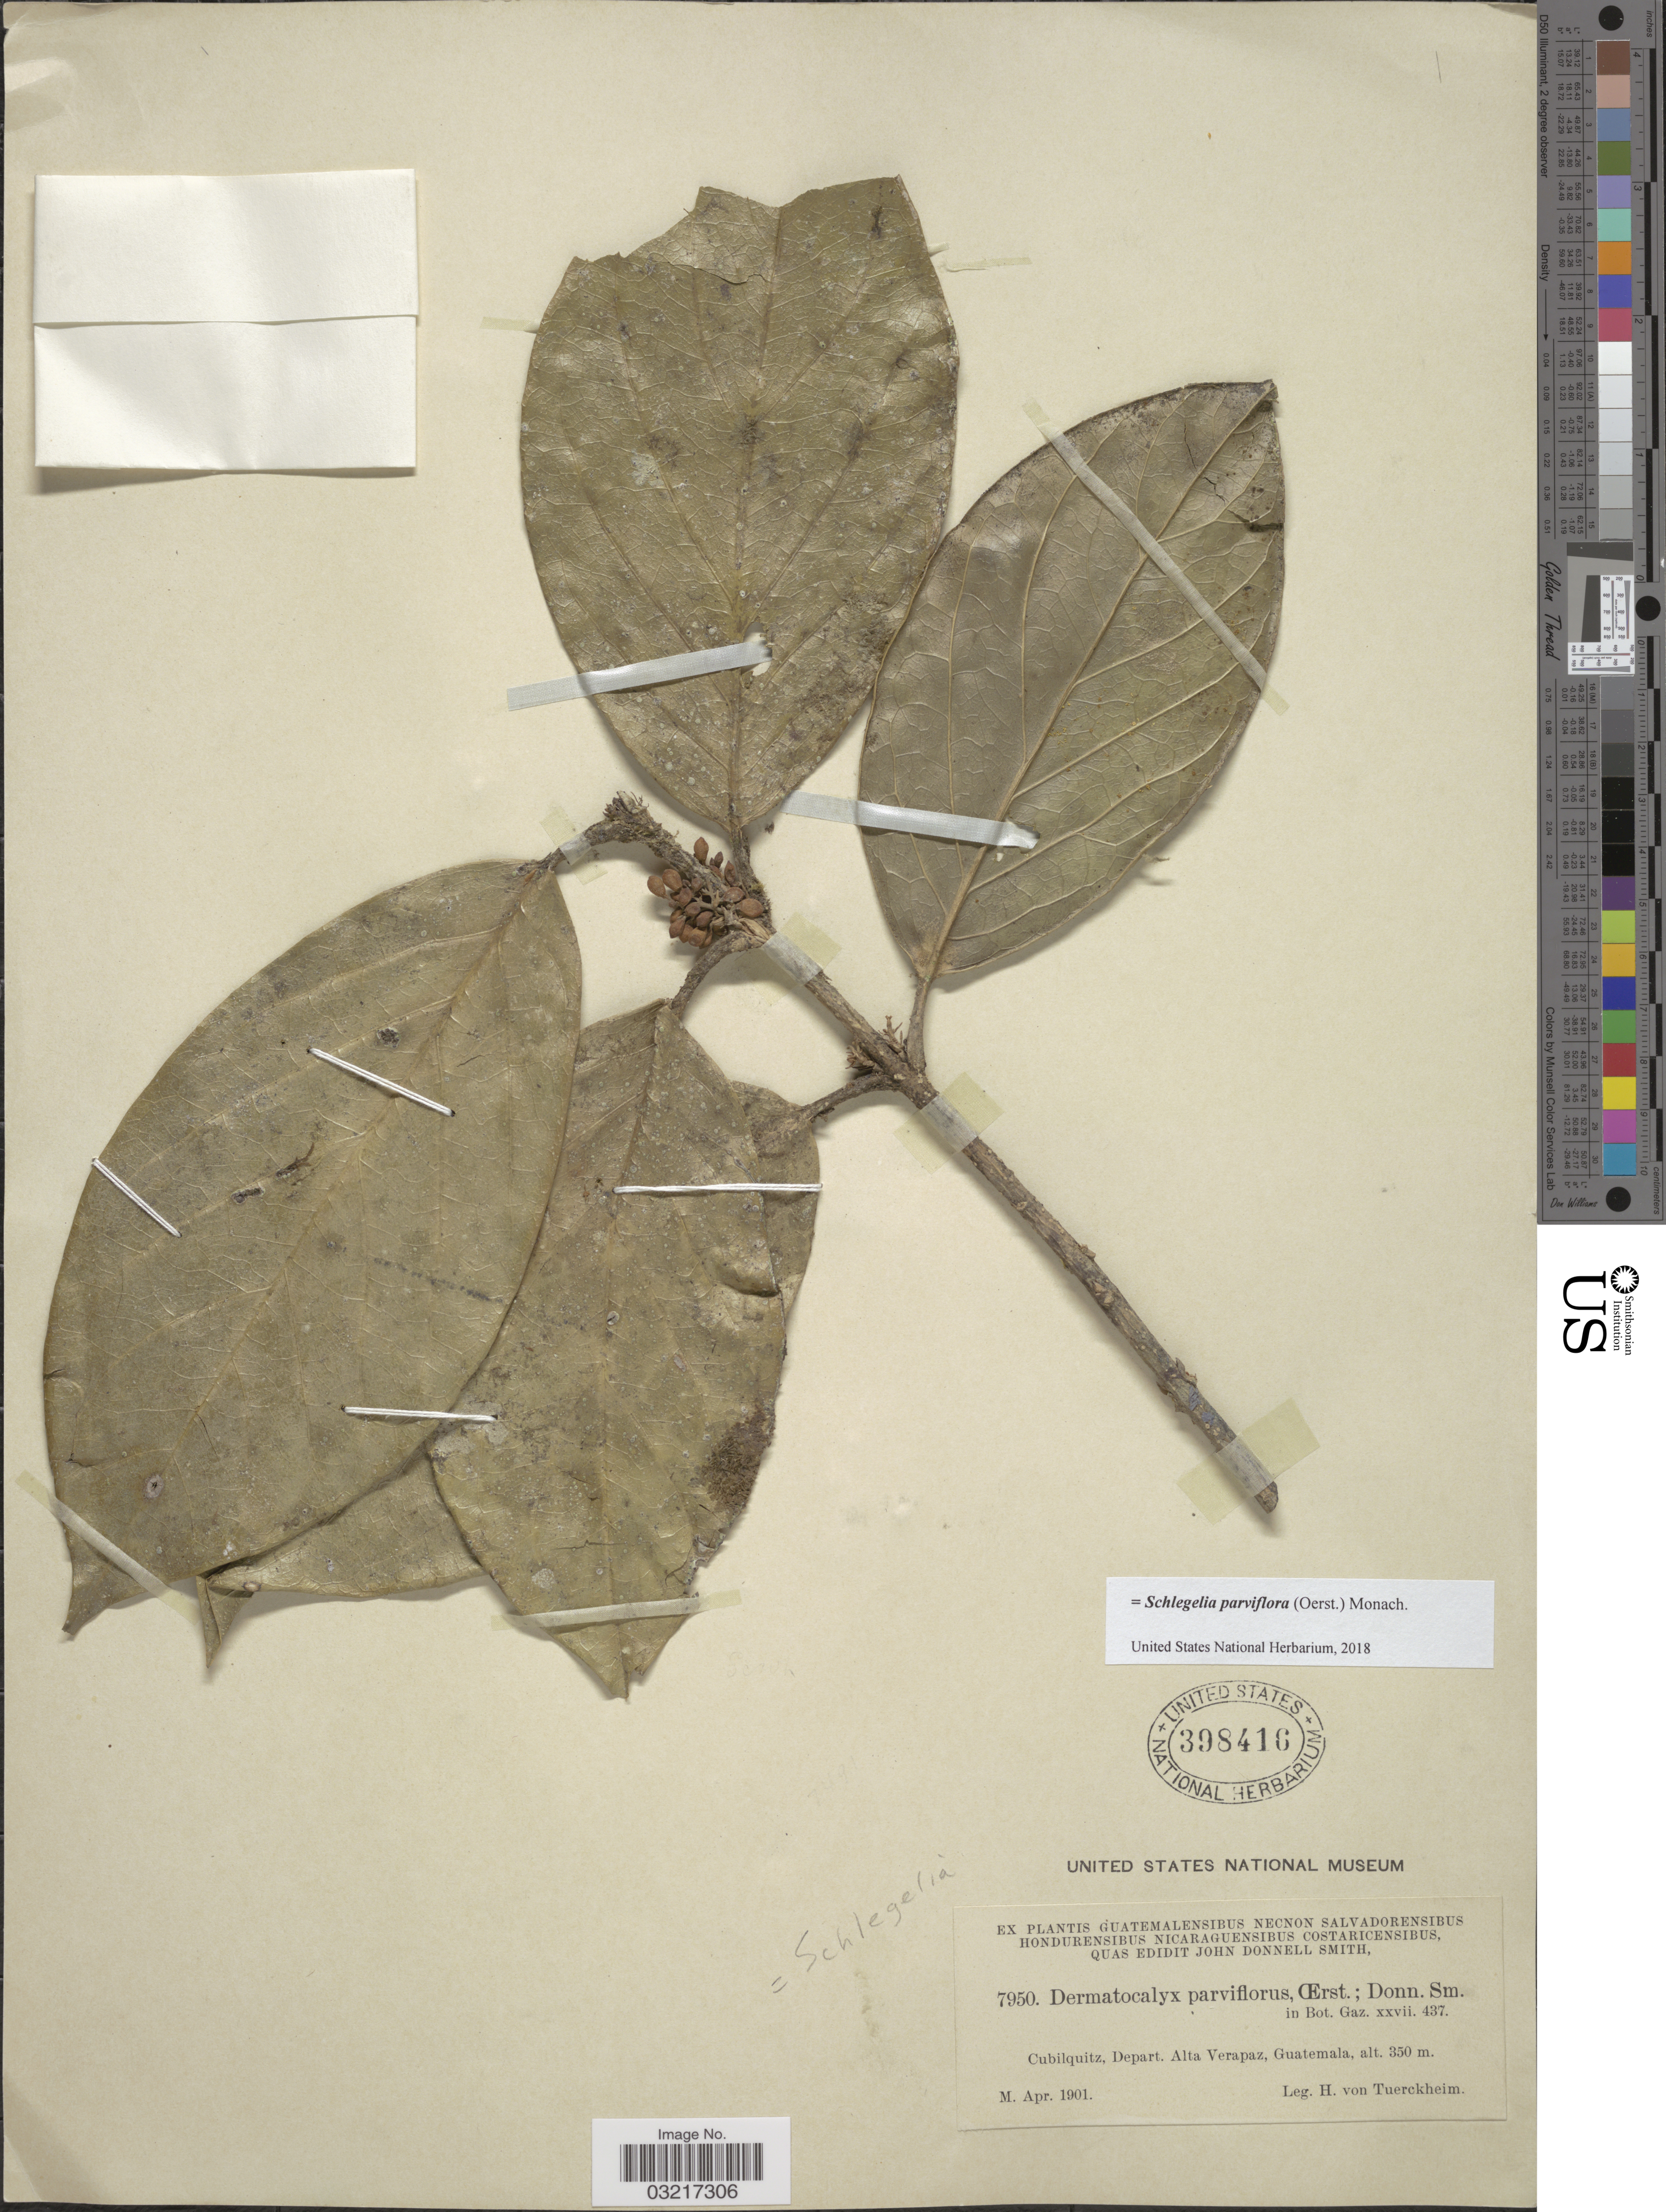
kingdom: Plantae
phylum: Tracheophyta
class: Magnoliopsida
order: Lamiales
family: Schlegeliaceae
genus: Schlegelia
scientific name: Schlegelia parviflora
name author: (Oerst.) Monach.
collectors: H. von Türckheim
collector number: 7950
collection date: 1901-04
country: Guatemala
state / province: Alta Verapaz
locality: Cubilquitz, Depart. Alta Verapaz.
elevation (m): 350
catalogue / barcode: US 398416